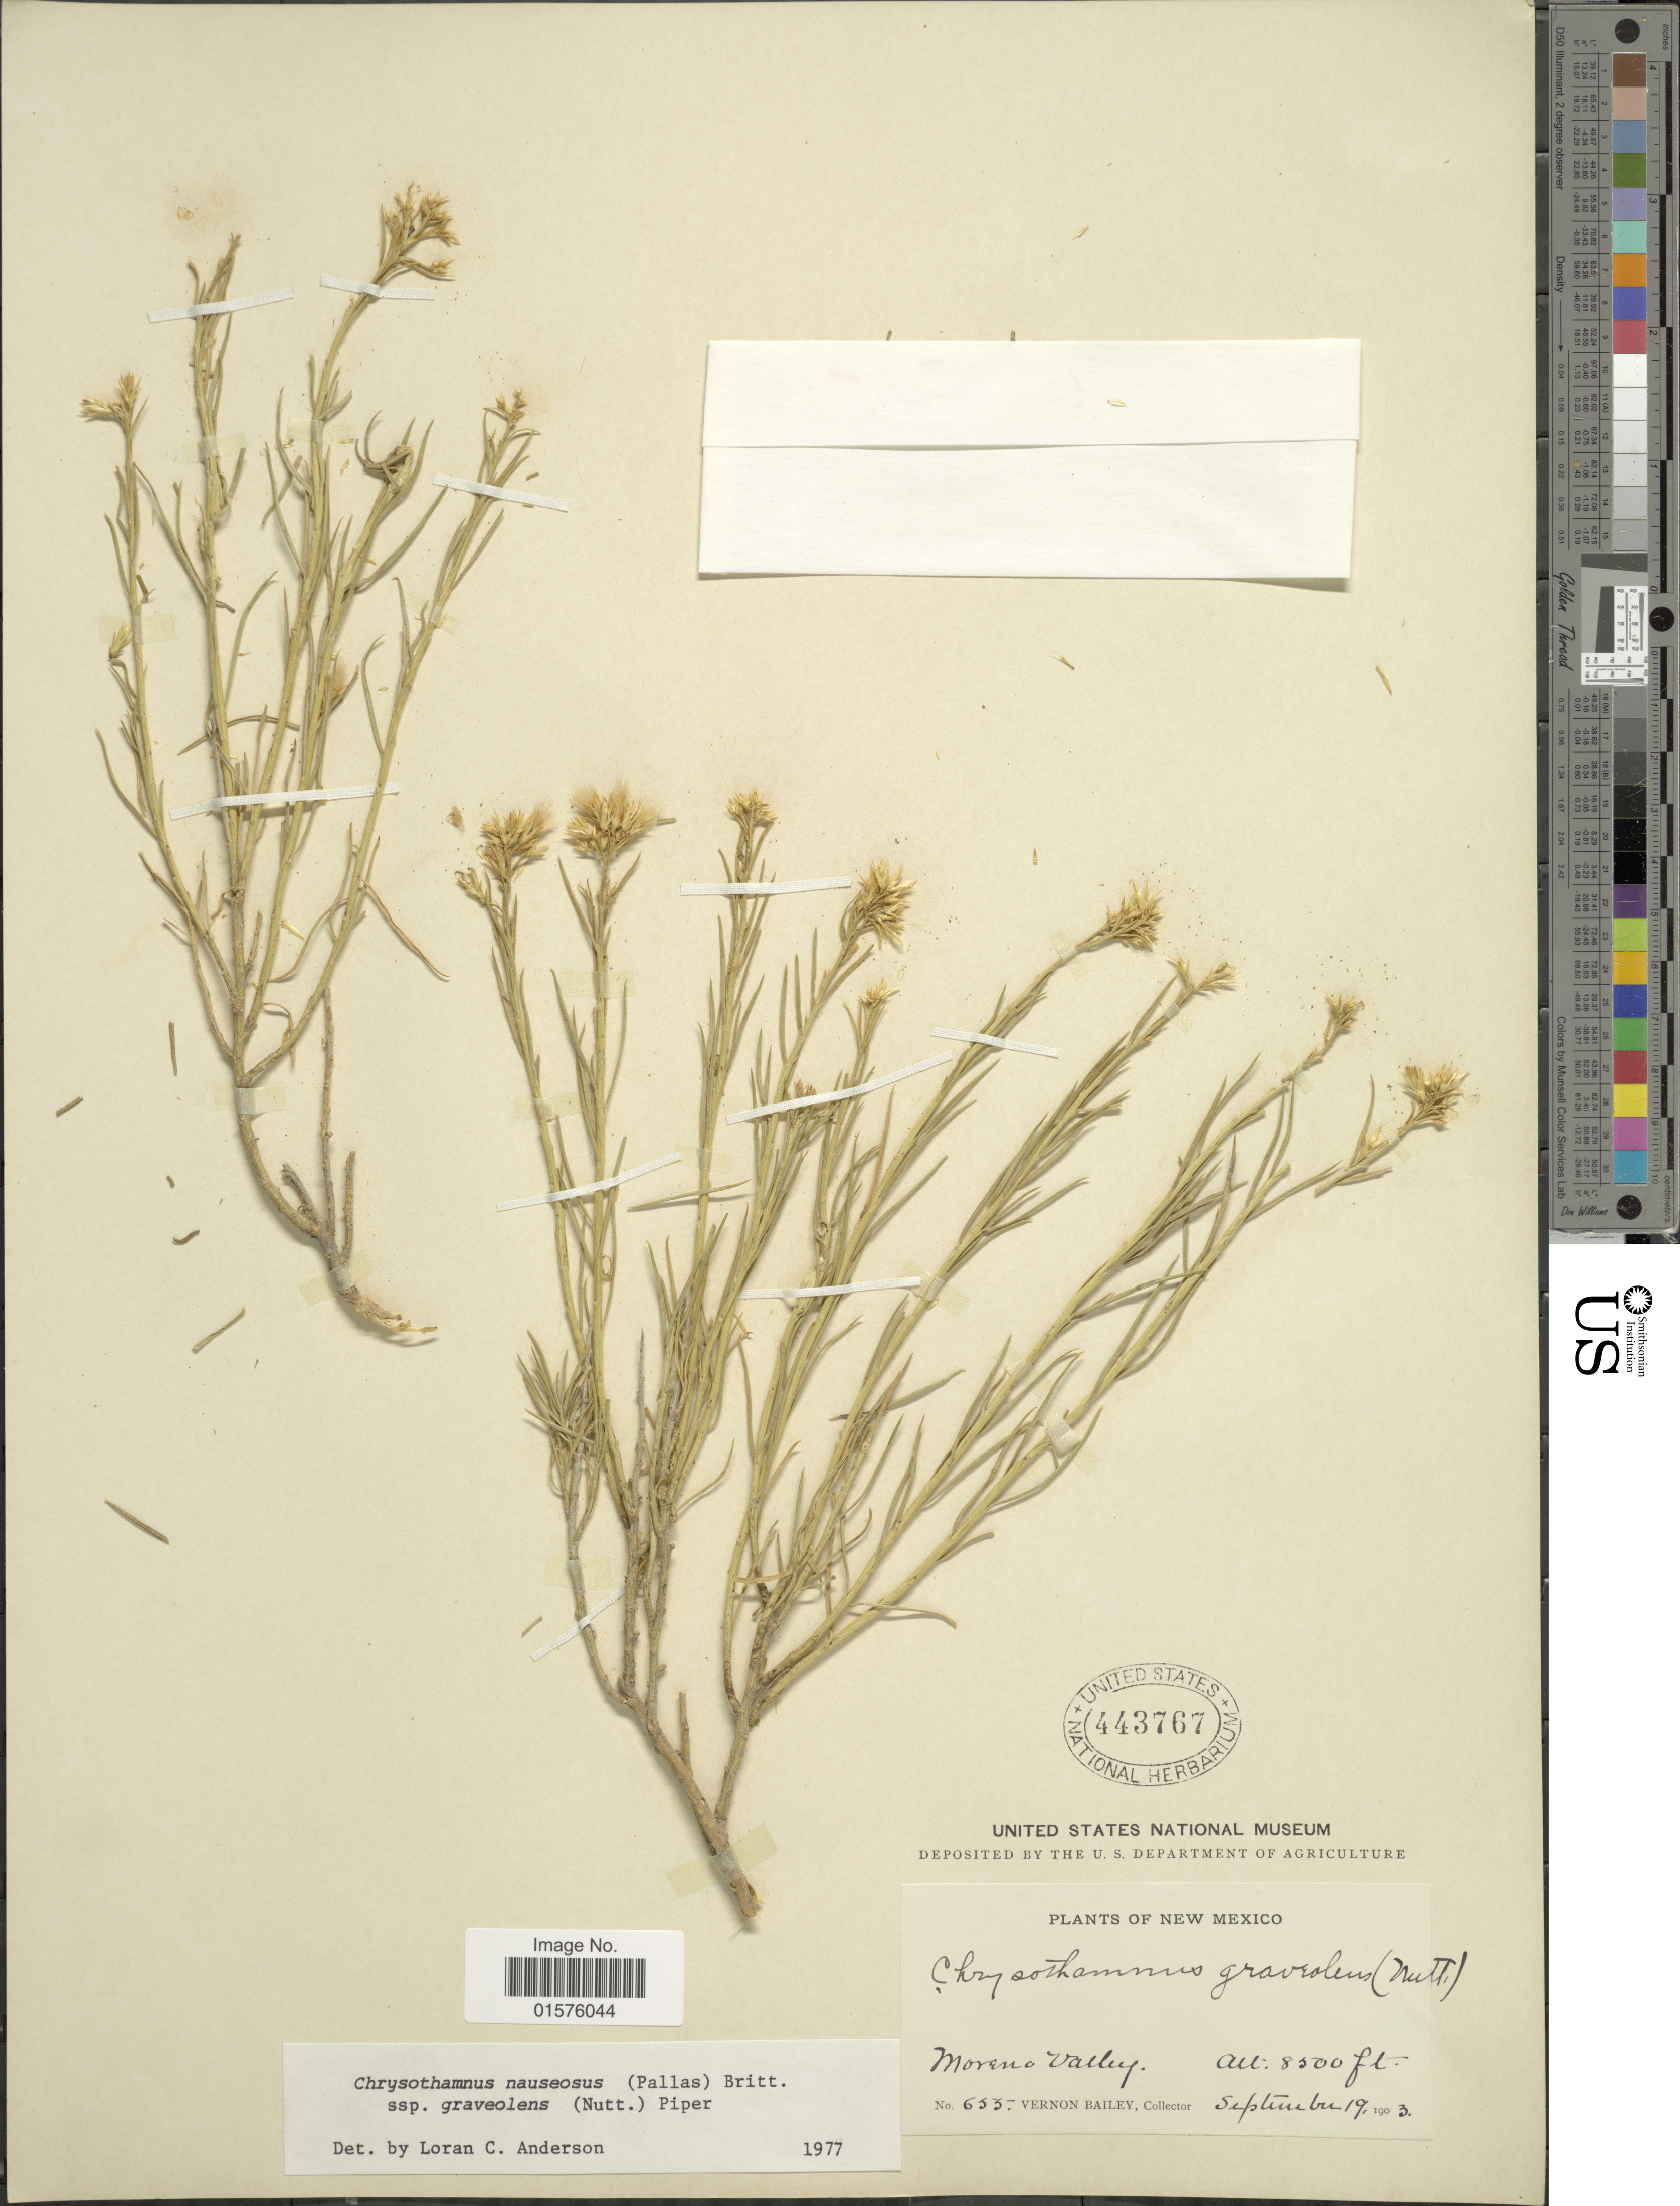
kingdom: Plantae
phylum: Tracheophyta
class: Magnoliopsida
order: Asterales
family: Asteraceae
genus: Ericameria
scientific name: Ericameria nauseosa var. graveolens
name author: (Nutt.) Reveal & Schuyler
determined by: Urbatsch, Lowell E., Curator (LSU), Louisiana State University (UNITED STATES)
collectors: V. O. Bailey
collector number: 655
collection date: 1903-09-19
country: United States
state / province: New Mexico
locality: Moreno Valley.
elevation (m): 2591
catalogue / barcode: US 443767